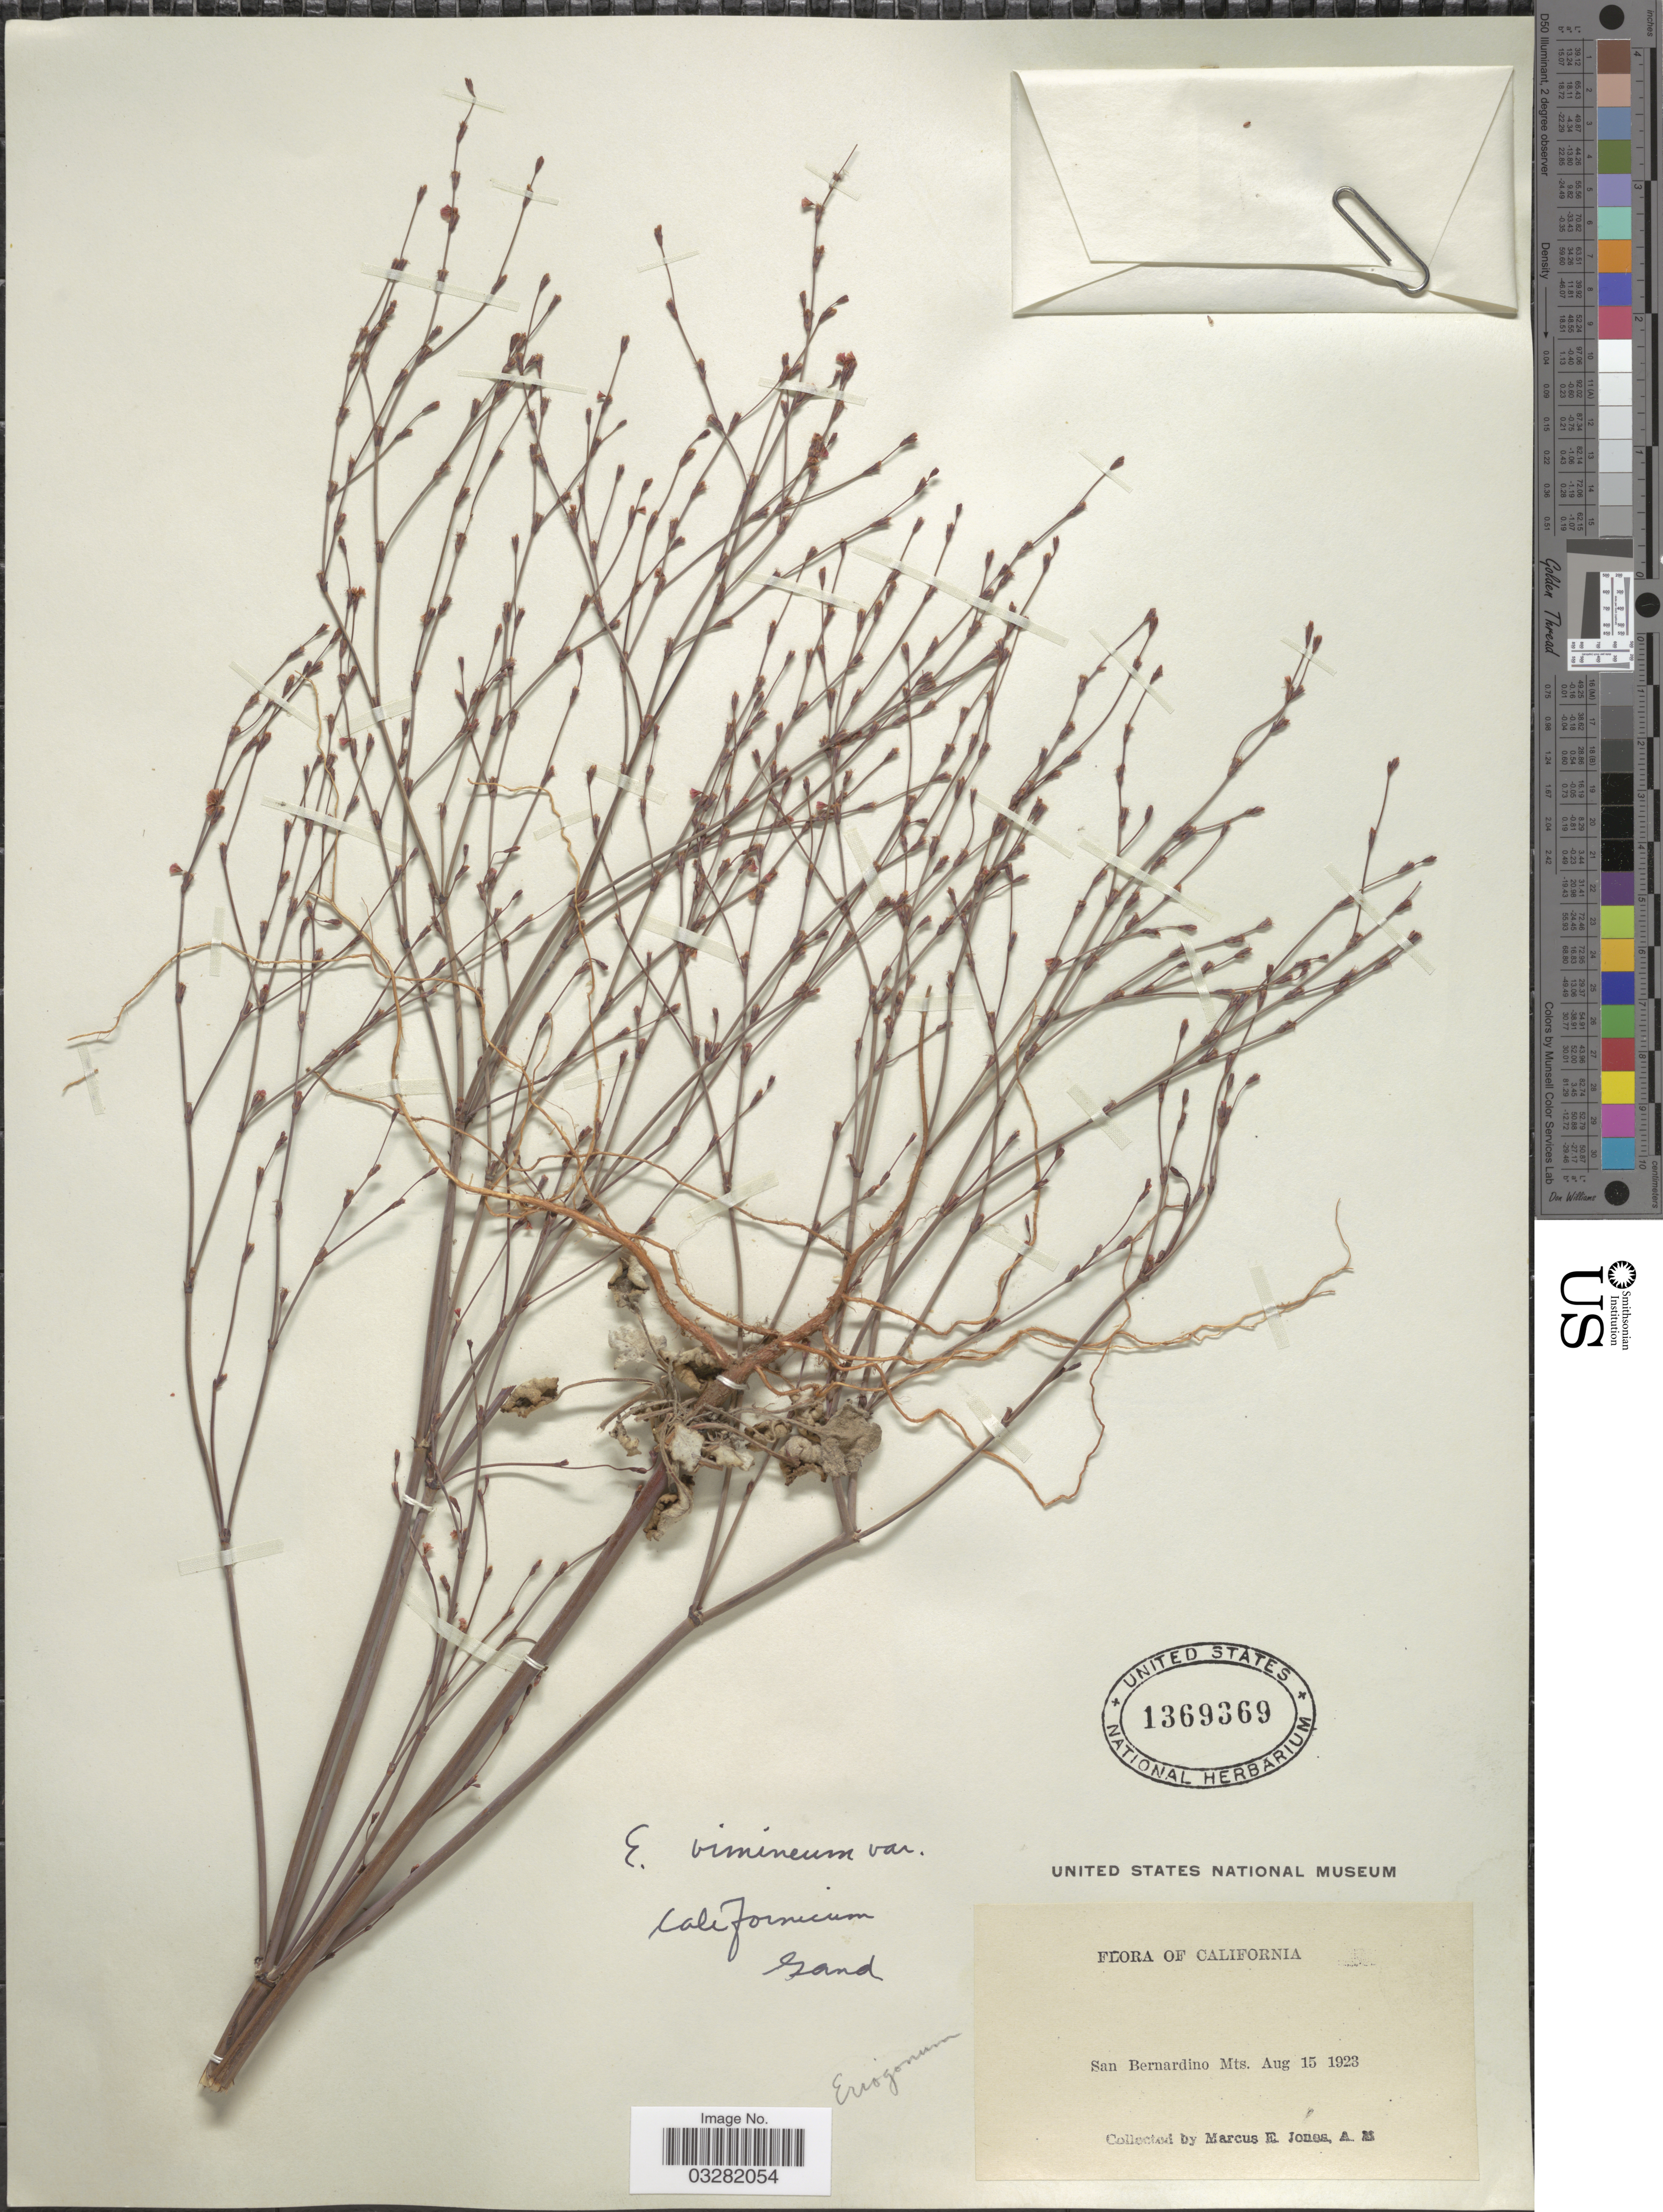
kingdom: Plantae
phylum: Tracheophyta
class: Magnoliopsida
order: Caryophyllales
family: Polygonaceae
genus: Eriogonum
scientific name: Eriogonum vimineum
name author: Douglas ex Benth.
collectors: M. E. Jones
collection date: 1923-08-15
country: United States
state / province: California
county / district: San Bernardino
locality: San Bernardino.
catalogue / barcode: US 1369369